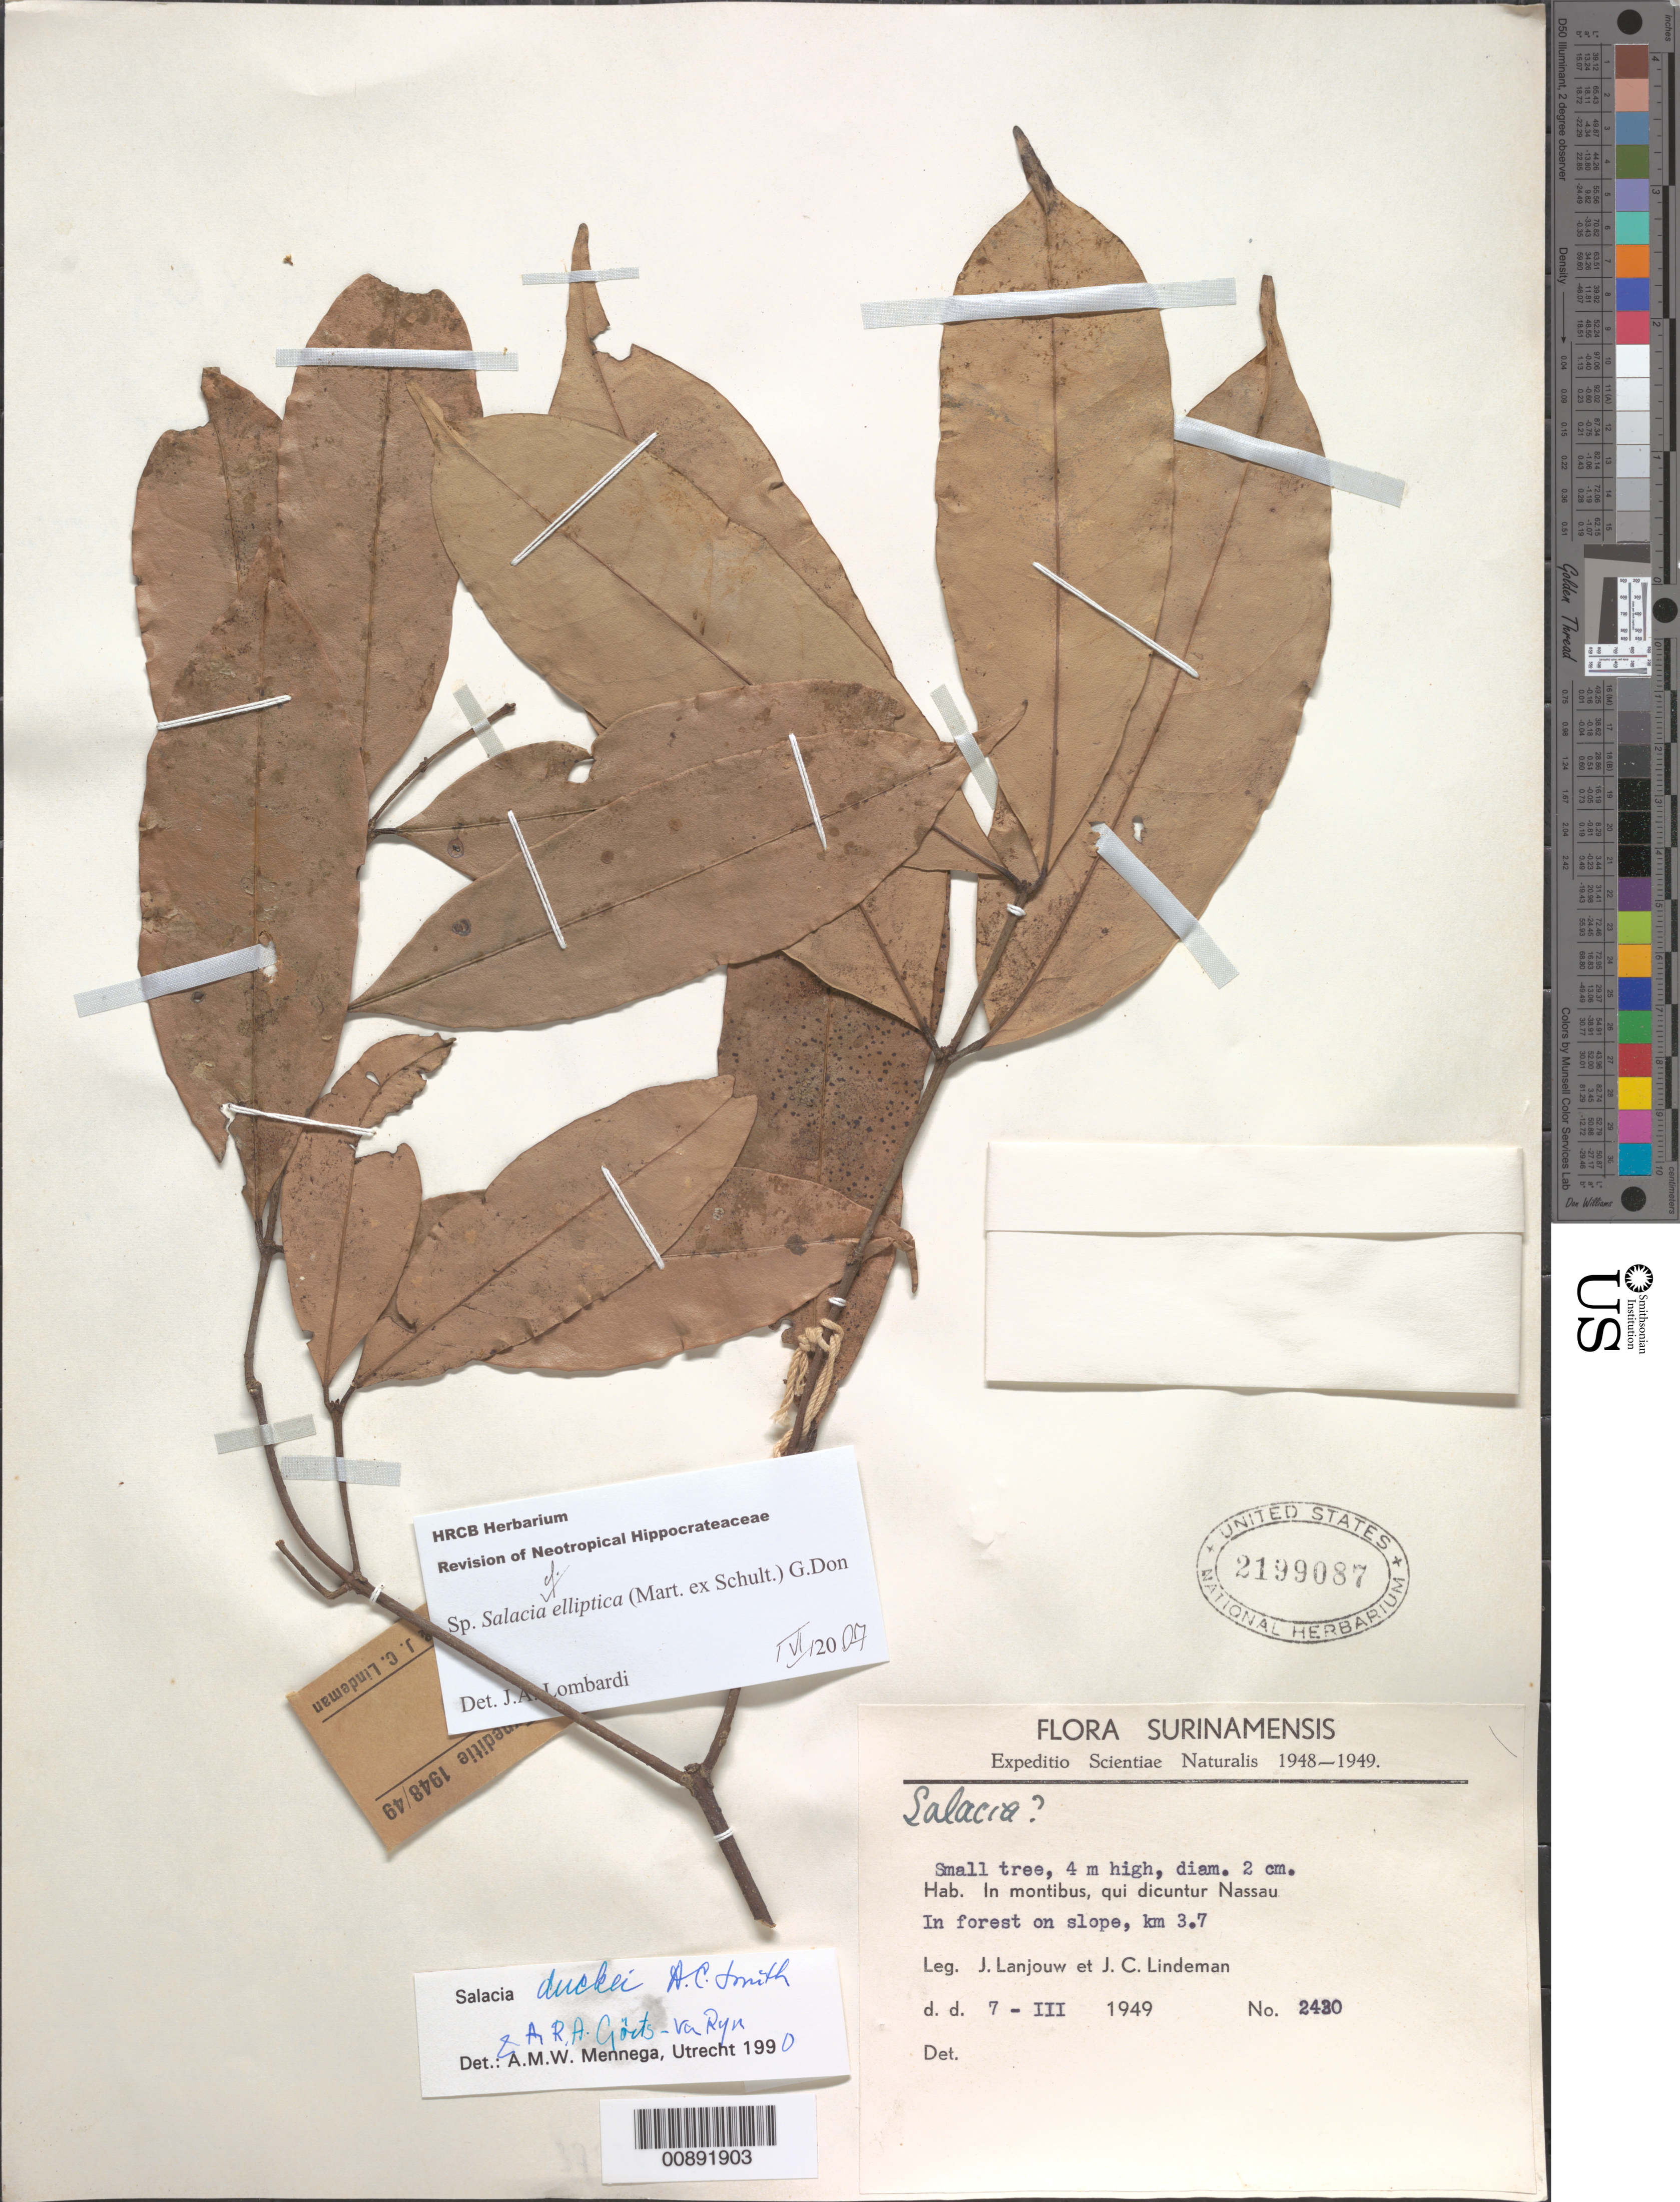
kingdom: Plantae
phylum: Tracheophyta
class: Magnoliopsida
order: Celastrales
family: Celastraceae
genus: Salacia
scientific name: Salacia duckei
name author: A.C. Sm.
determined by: Mennega, A. M.; Görts-van Rijn, A. R.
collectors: J. C. Lindeman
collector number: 2430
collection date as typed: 7-Mar-49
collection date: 1949-03-07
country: Suriname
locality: Nassau, in montibus, qui dicuntur, km 3.7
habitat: Forest on slope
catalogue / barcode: US 2199087